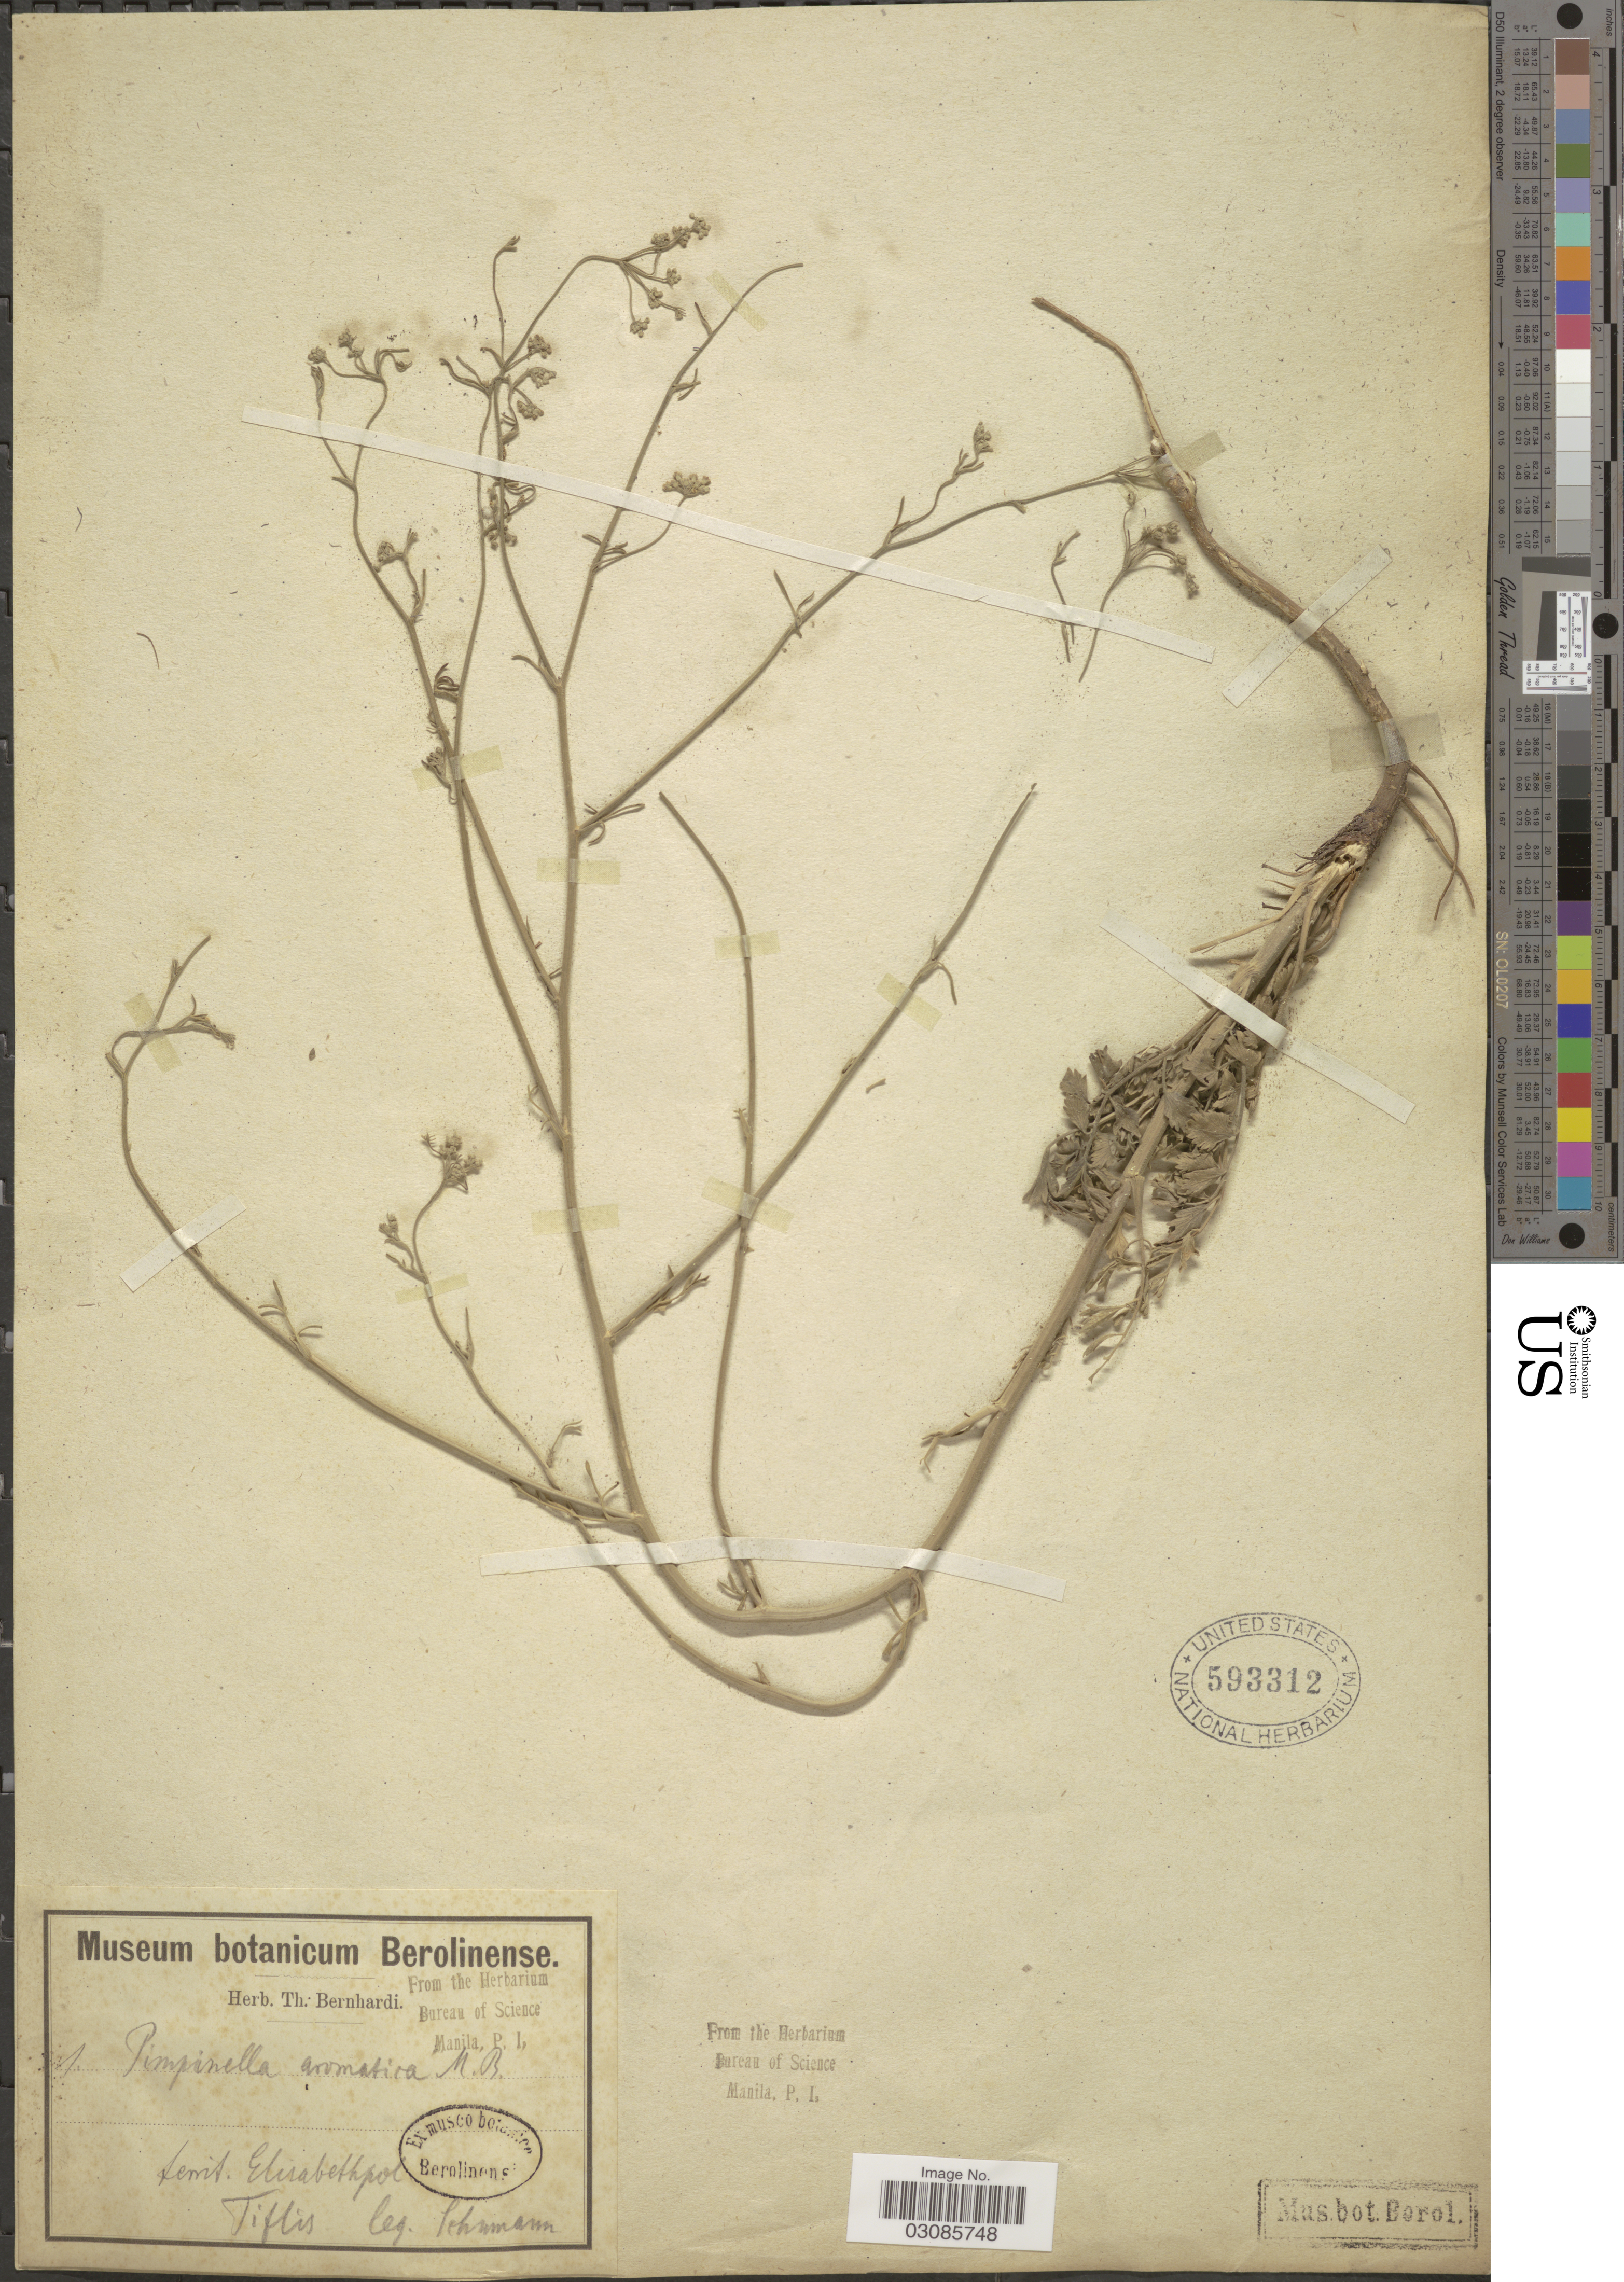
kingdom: Plantae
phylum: Tracheophyta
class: Magnoliopsida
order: Apiales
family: Apiaceae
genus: Pimpinella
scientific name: Pimpinella aromatica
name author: M. Bieb.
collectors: -. Lehmann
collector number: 1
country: Georgia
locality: Temt. [interpreted] Elisabethpol. Tiflis.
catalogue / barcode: US 593312